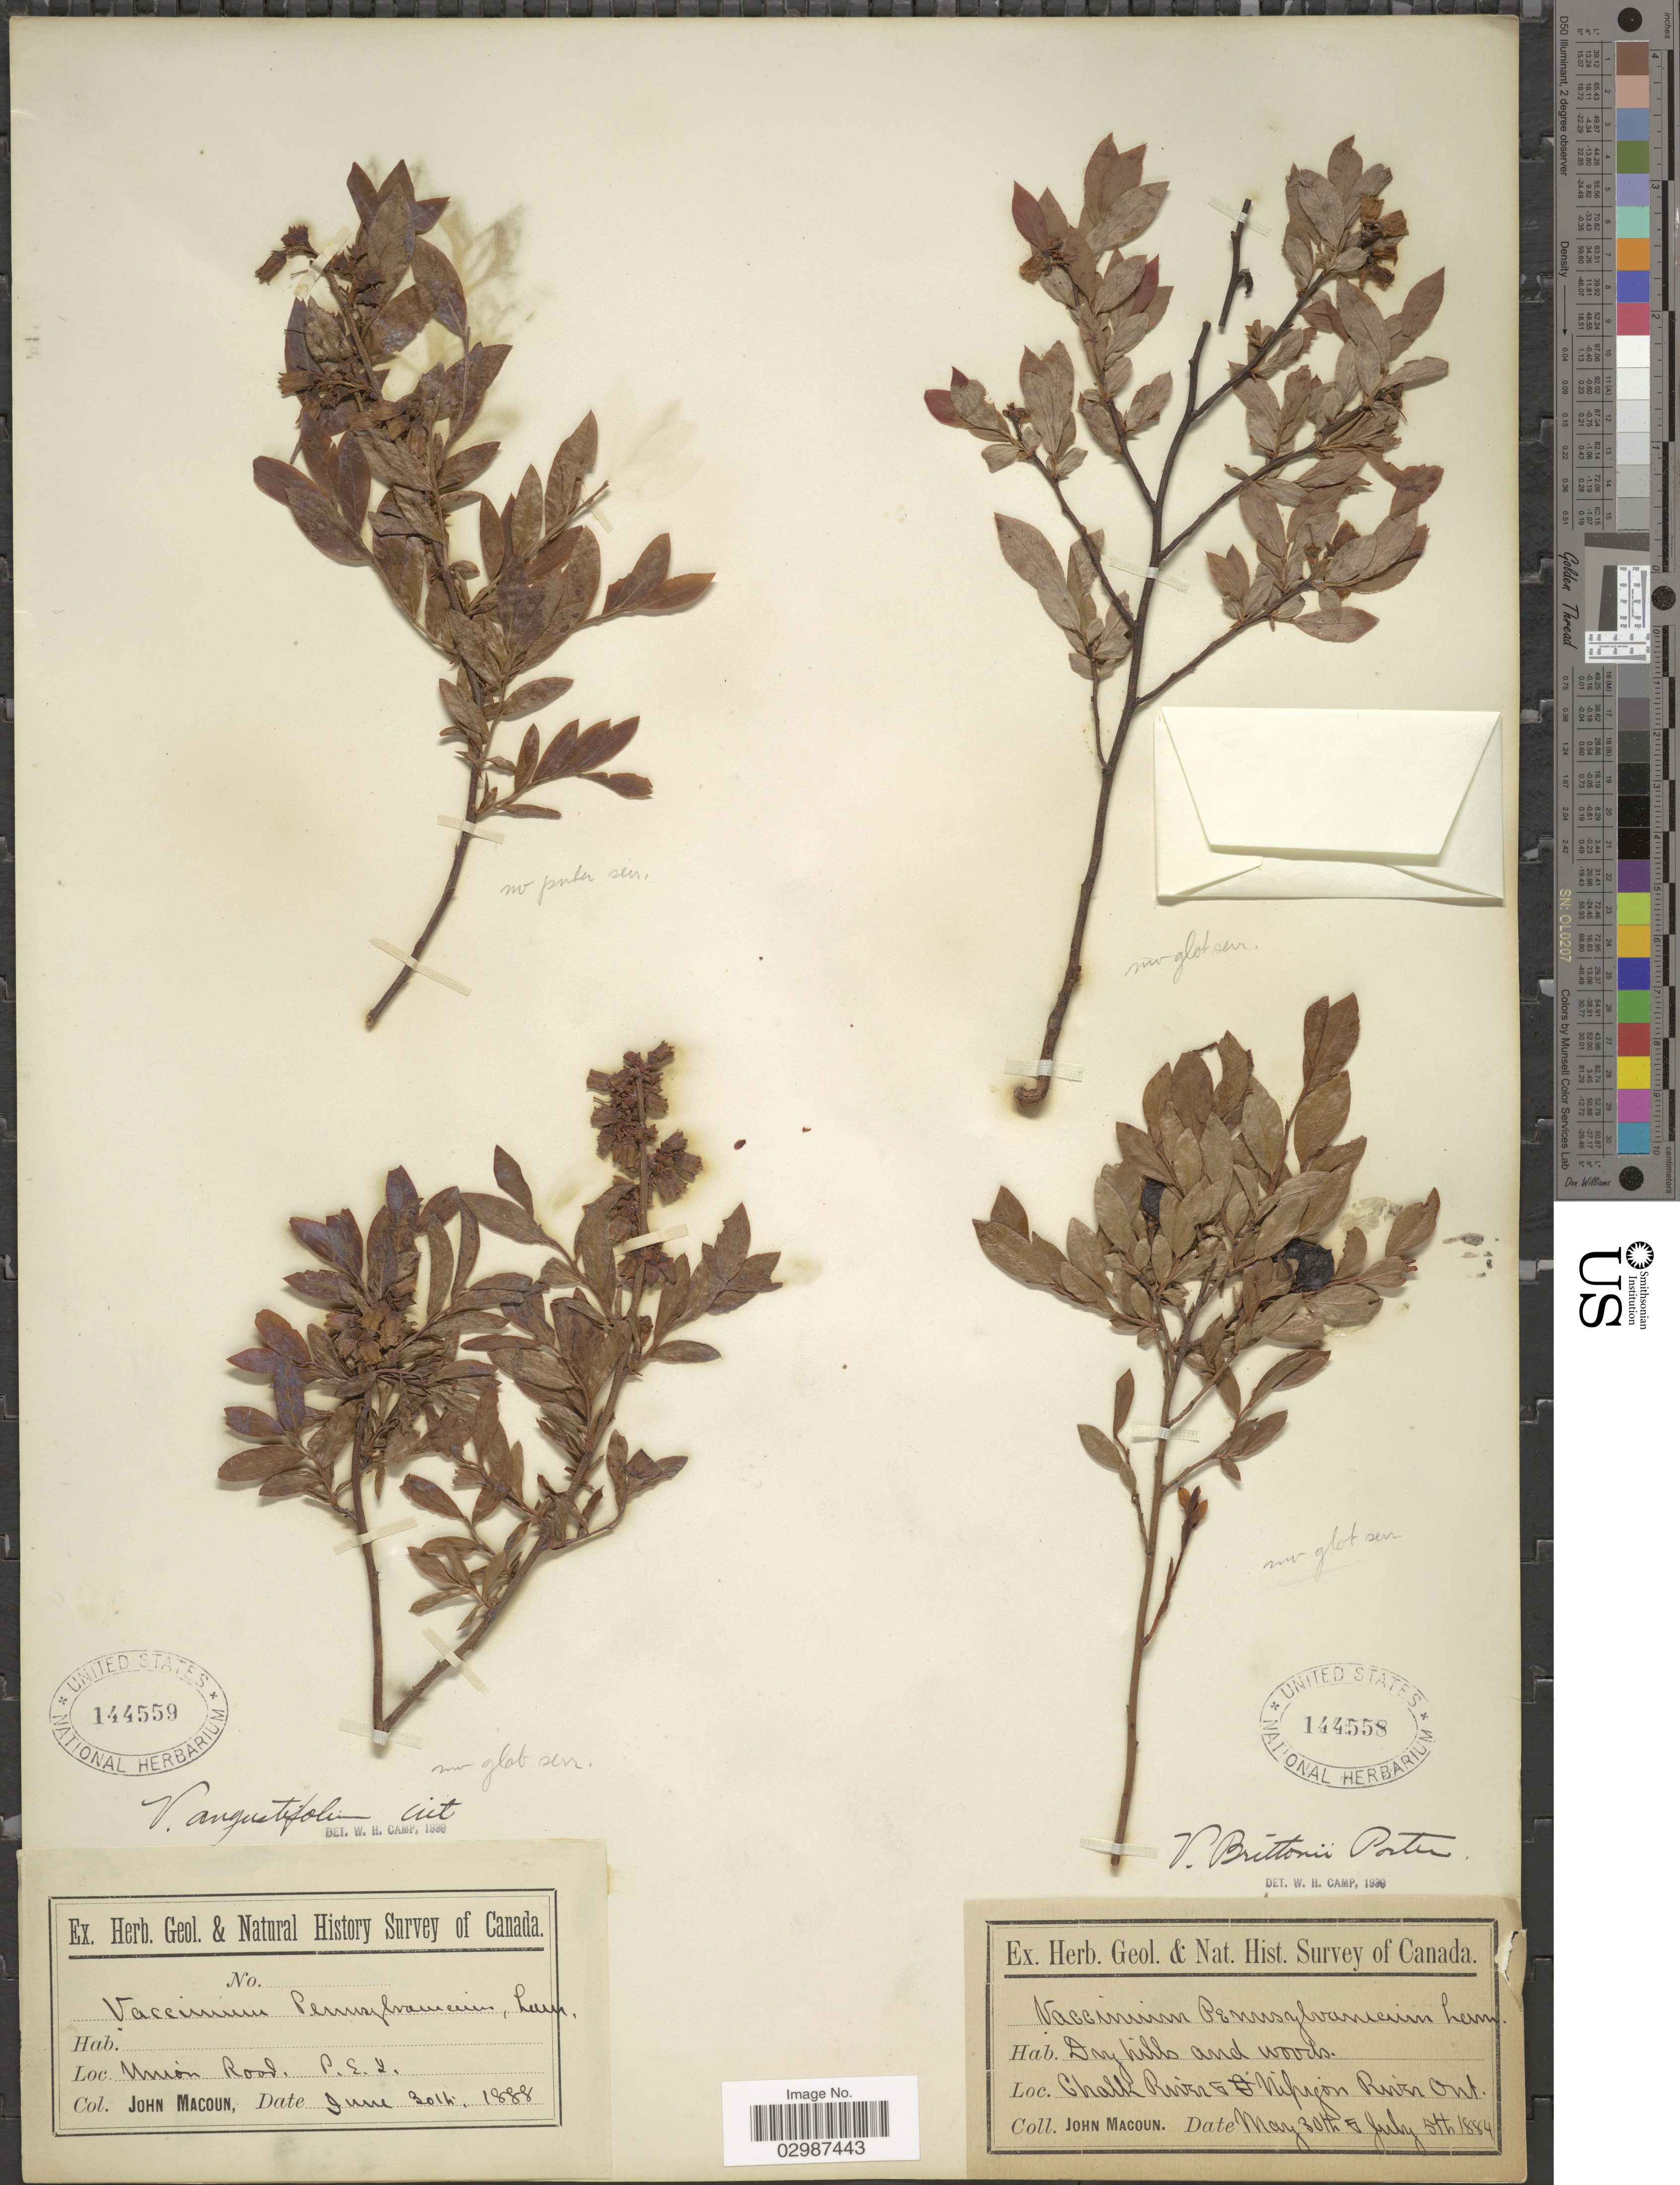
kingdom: Plantae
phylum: Tracheophyta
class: Magnoliopsida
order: Ericales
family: Ericaceae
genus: Vaccinium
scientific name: Vaccinium brittonii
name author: Porter ex E.P. Bicknell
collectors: J. Macoun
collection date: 1884-05-30/1884-07-05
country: Canada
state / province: Ontario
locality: Chalk River & Nipigon River Ont.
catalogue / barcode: US 144558-2